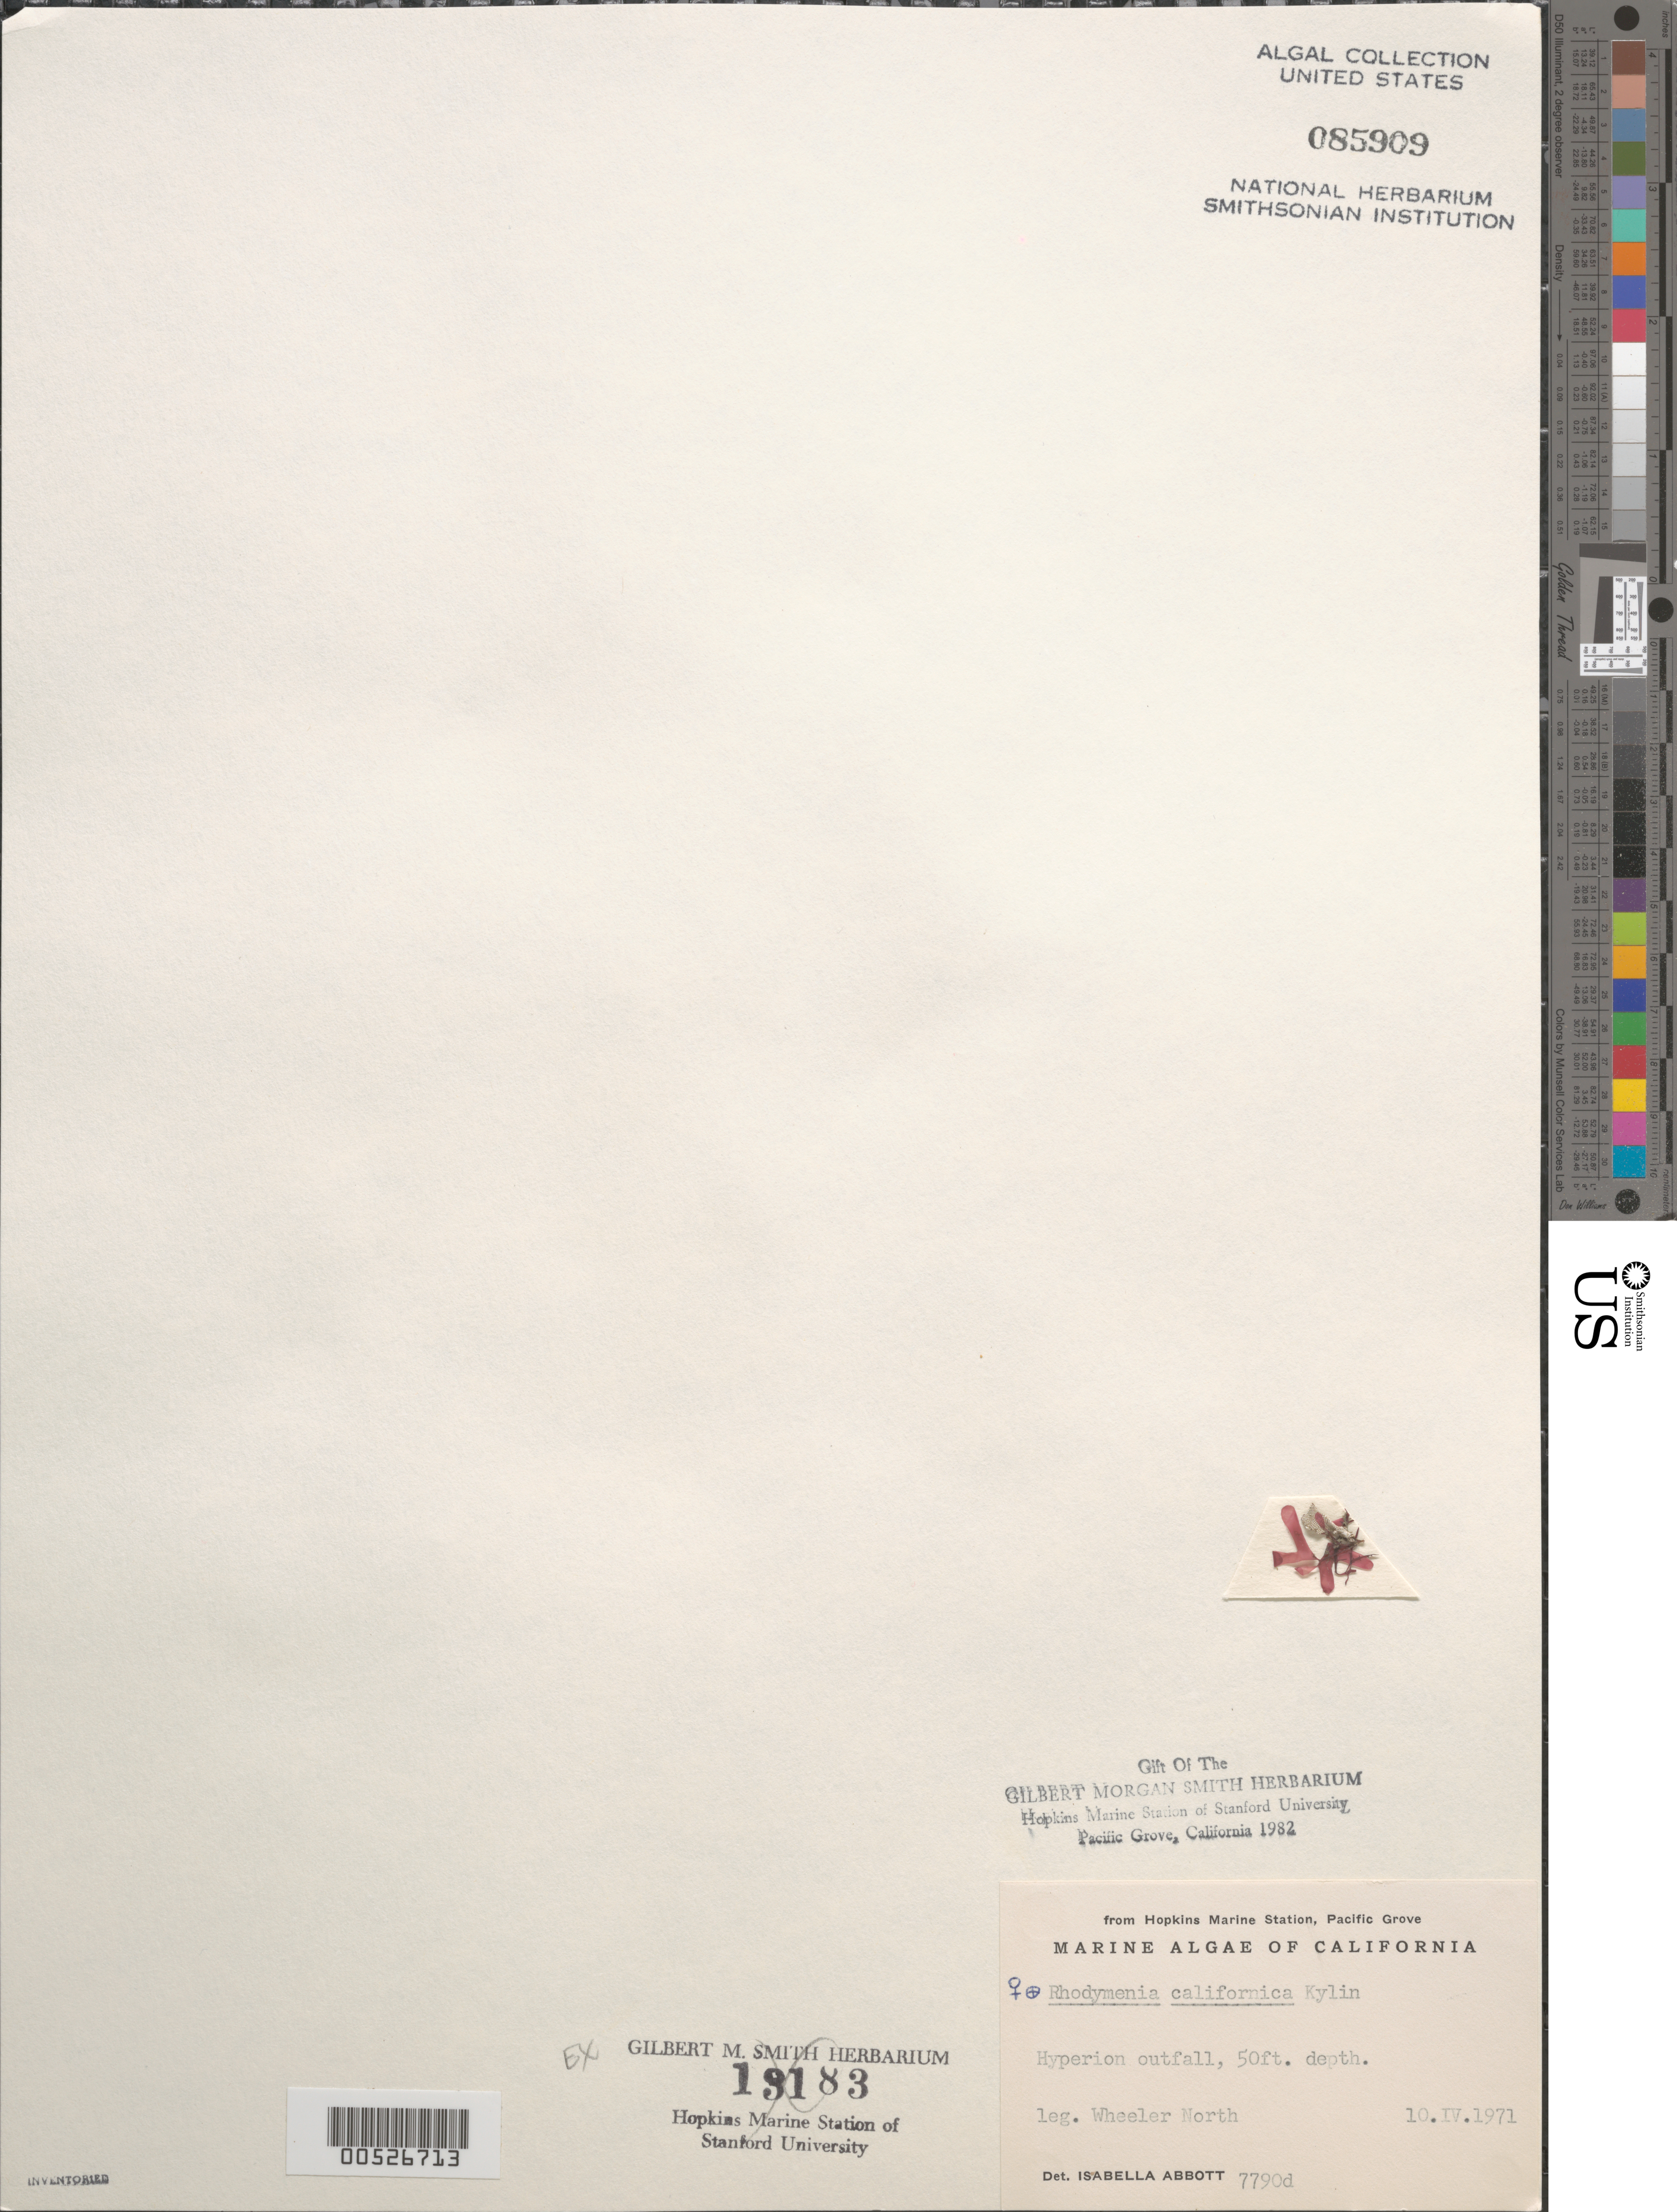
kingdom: Plantae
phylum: Rhodophyta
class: Florideophyceae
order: Rhodymeniales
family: Rhodymeniaceae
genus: Rhodymenia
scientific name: Rhodymenia californica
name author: Kylin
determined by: Abbott, Isabella A.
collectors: W. North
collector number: IAA 7790d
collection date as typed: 10 Apr 1971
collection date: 1971-04-10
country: United States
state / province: California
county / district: Los Angeles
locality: Hyperion Outfall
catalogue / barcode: US 85909